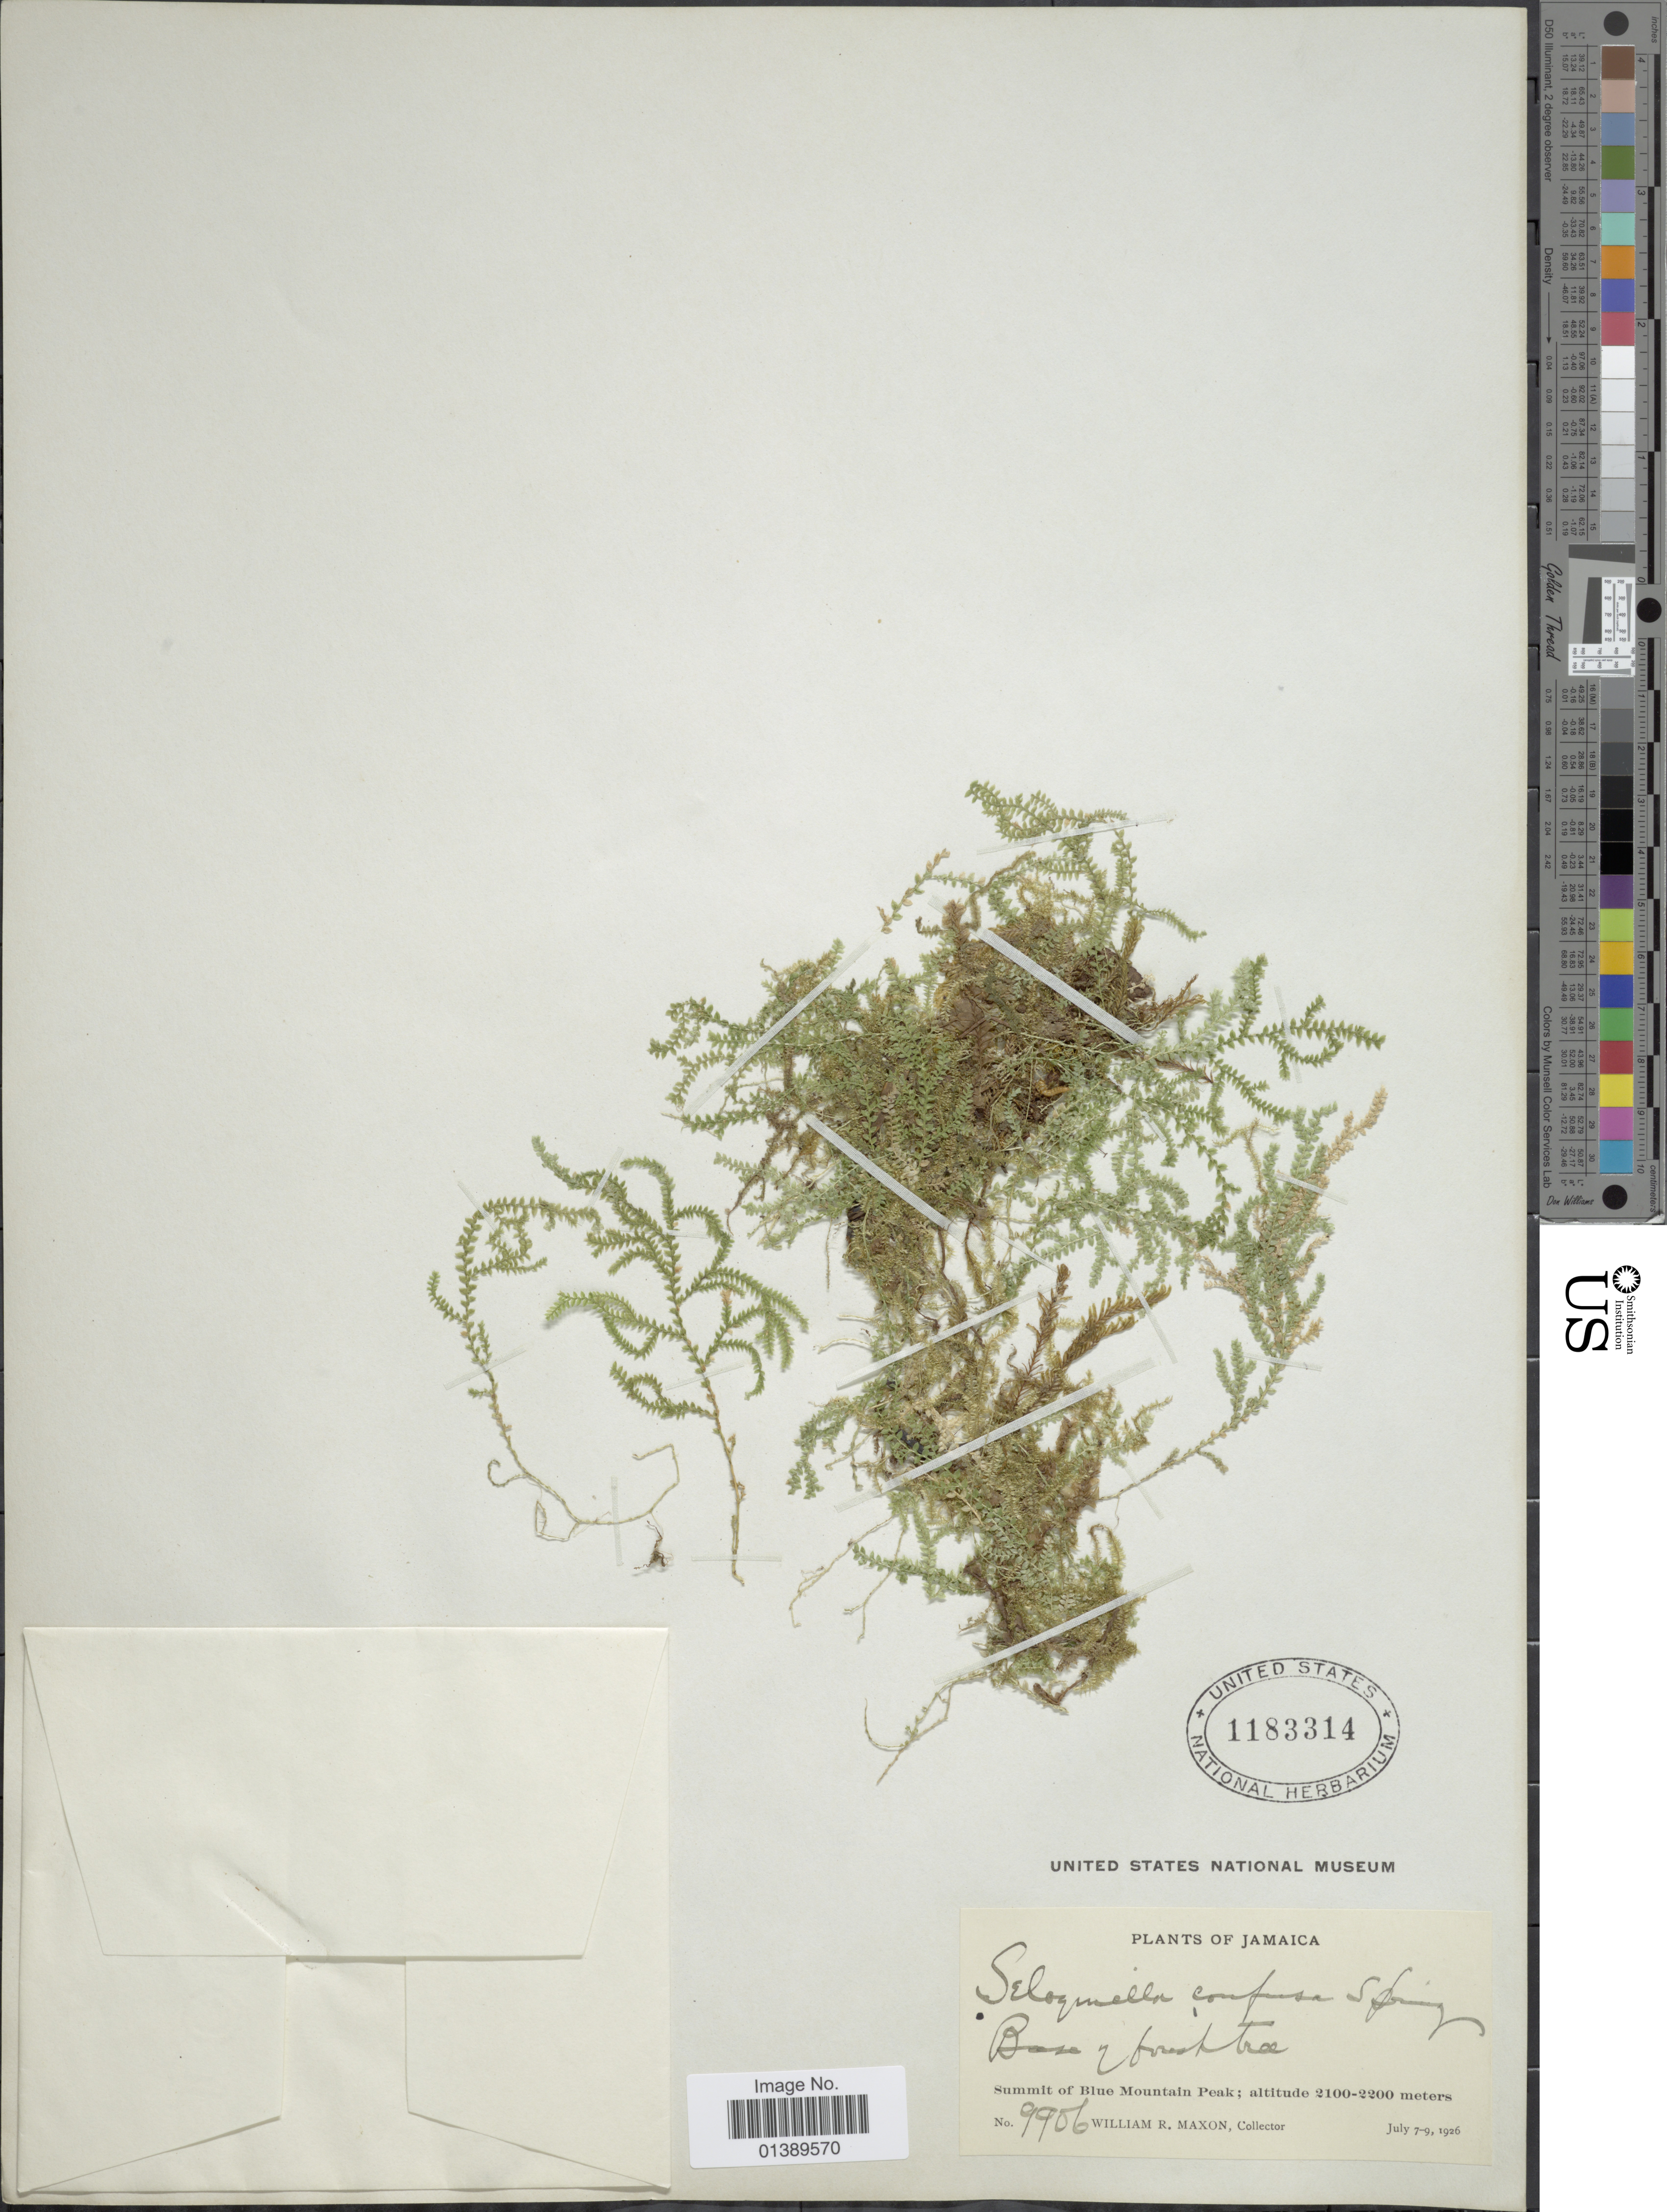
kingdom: Plantae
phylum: Tracheophyta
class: Lycopodiopsida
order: Selaginellales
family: Selaginellaceae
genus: Selaginella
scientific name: Selaginella confusa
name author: Spring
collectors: W. R. Maxon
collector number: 9906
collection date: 1926-07-07/1926-07-09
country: Jamaica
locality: Blue Mountain Peak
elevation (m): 2100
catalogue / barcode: US 1183314